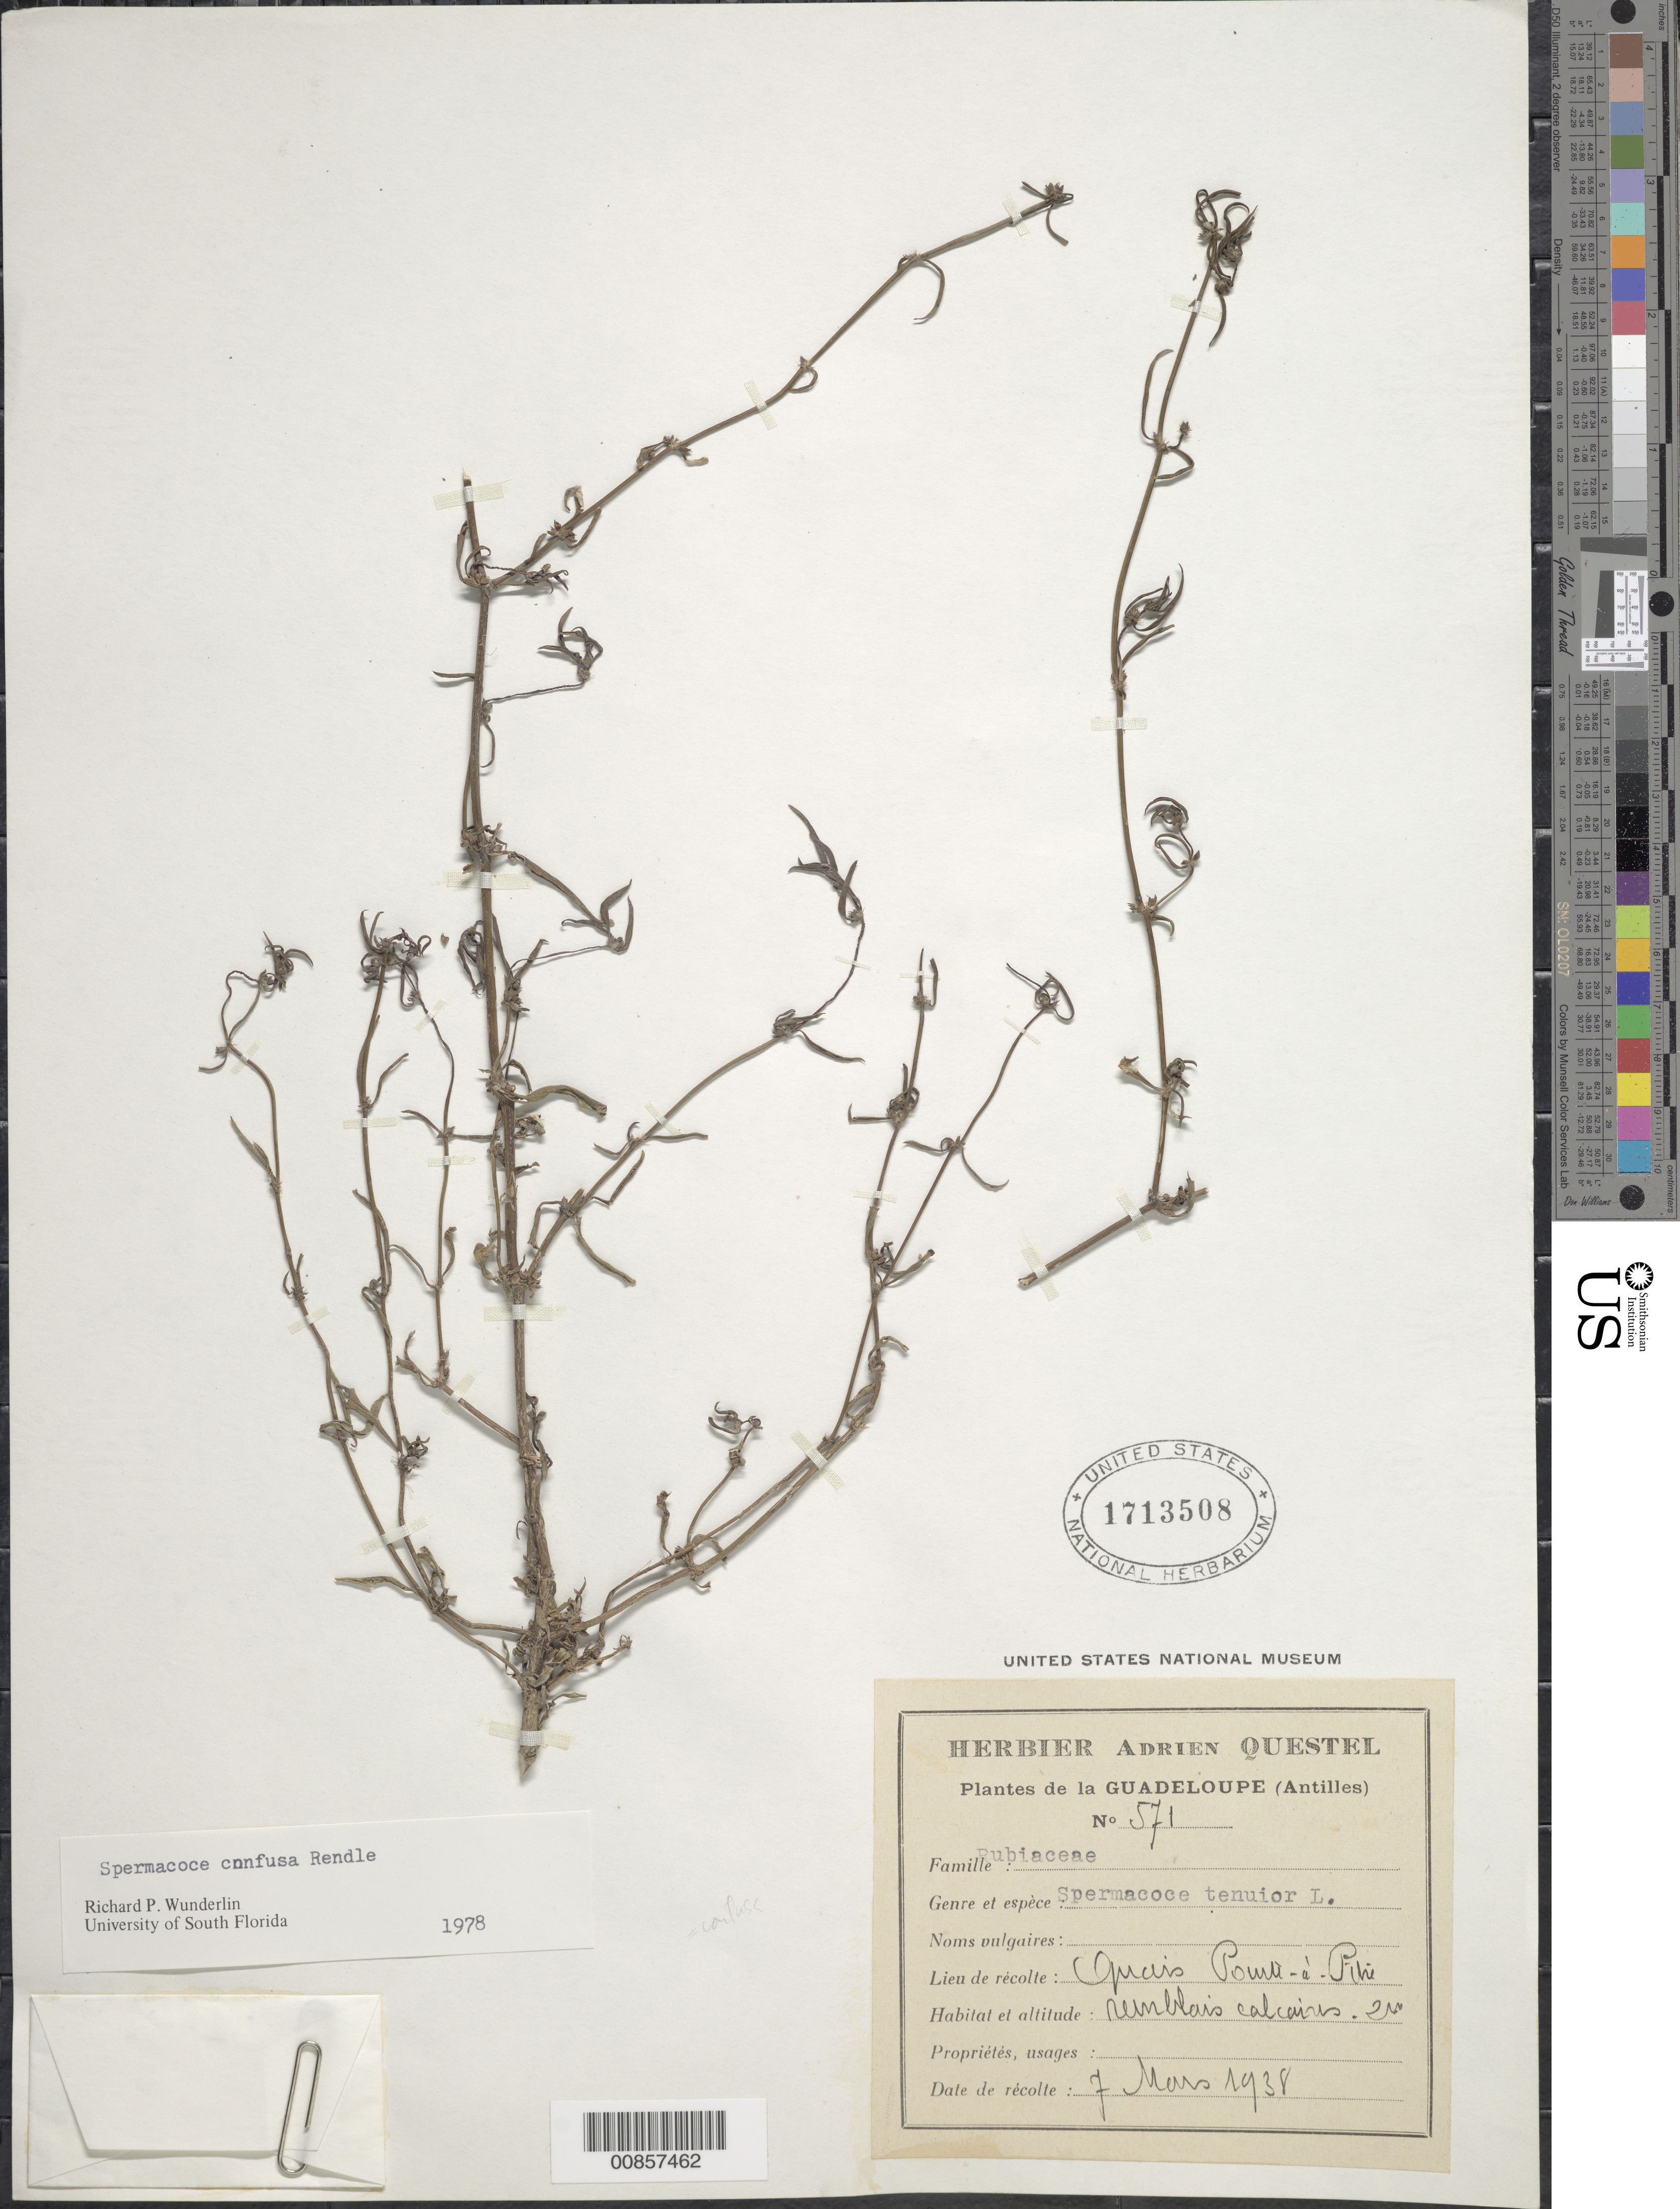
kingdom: Plantae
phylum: Tracheophyta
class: Magnoliopsida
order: Gentianales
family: Rubiaceae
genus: Spermacoce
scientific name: Spermacoce tenuior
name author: L.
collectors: A. Questel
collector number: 571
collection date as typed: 07 Mar 1938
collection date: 1938-03-07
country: Guadeloupe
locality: Olymis Pointe-à-Pitre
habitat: Remblais calcaires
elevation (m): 2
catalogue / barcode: US 1713508